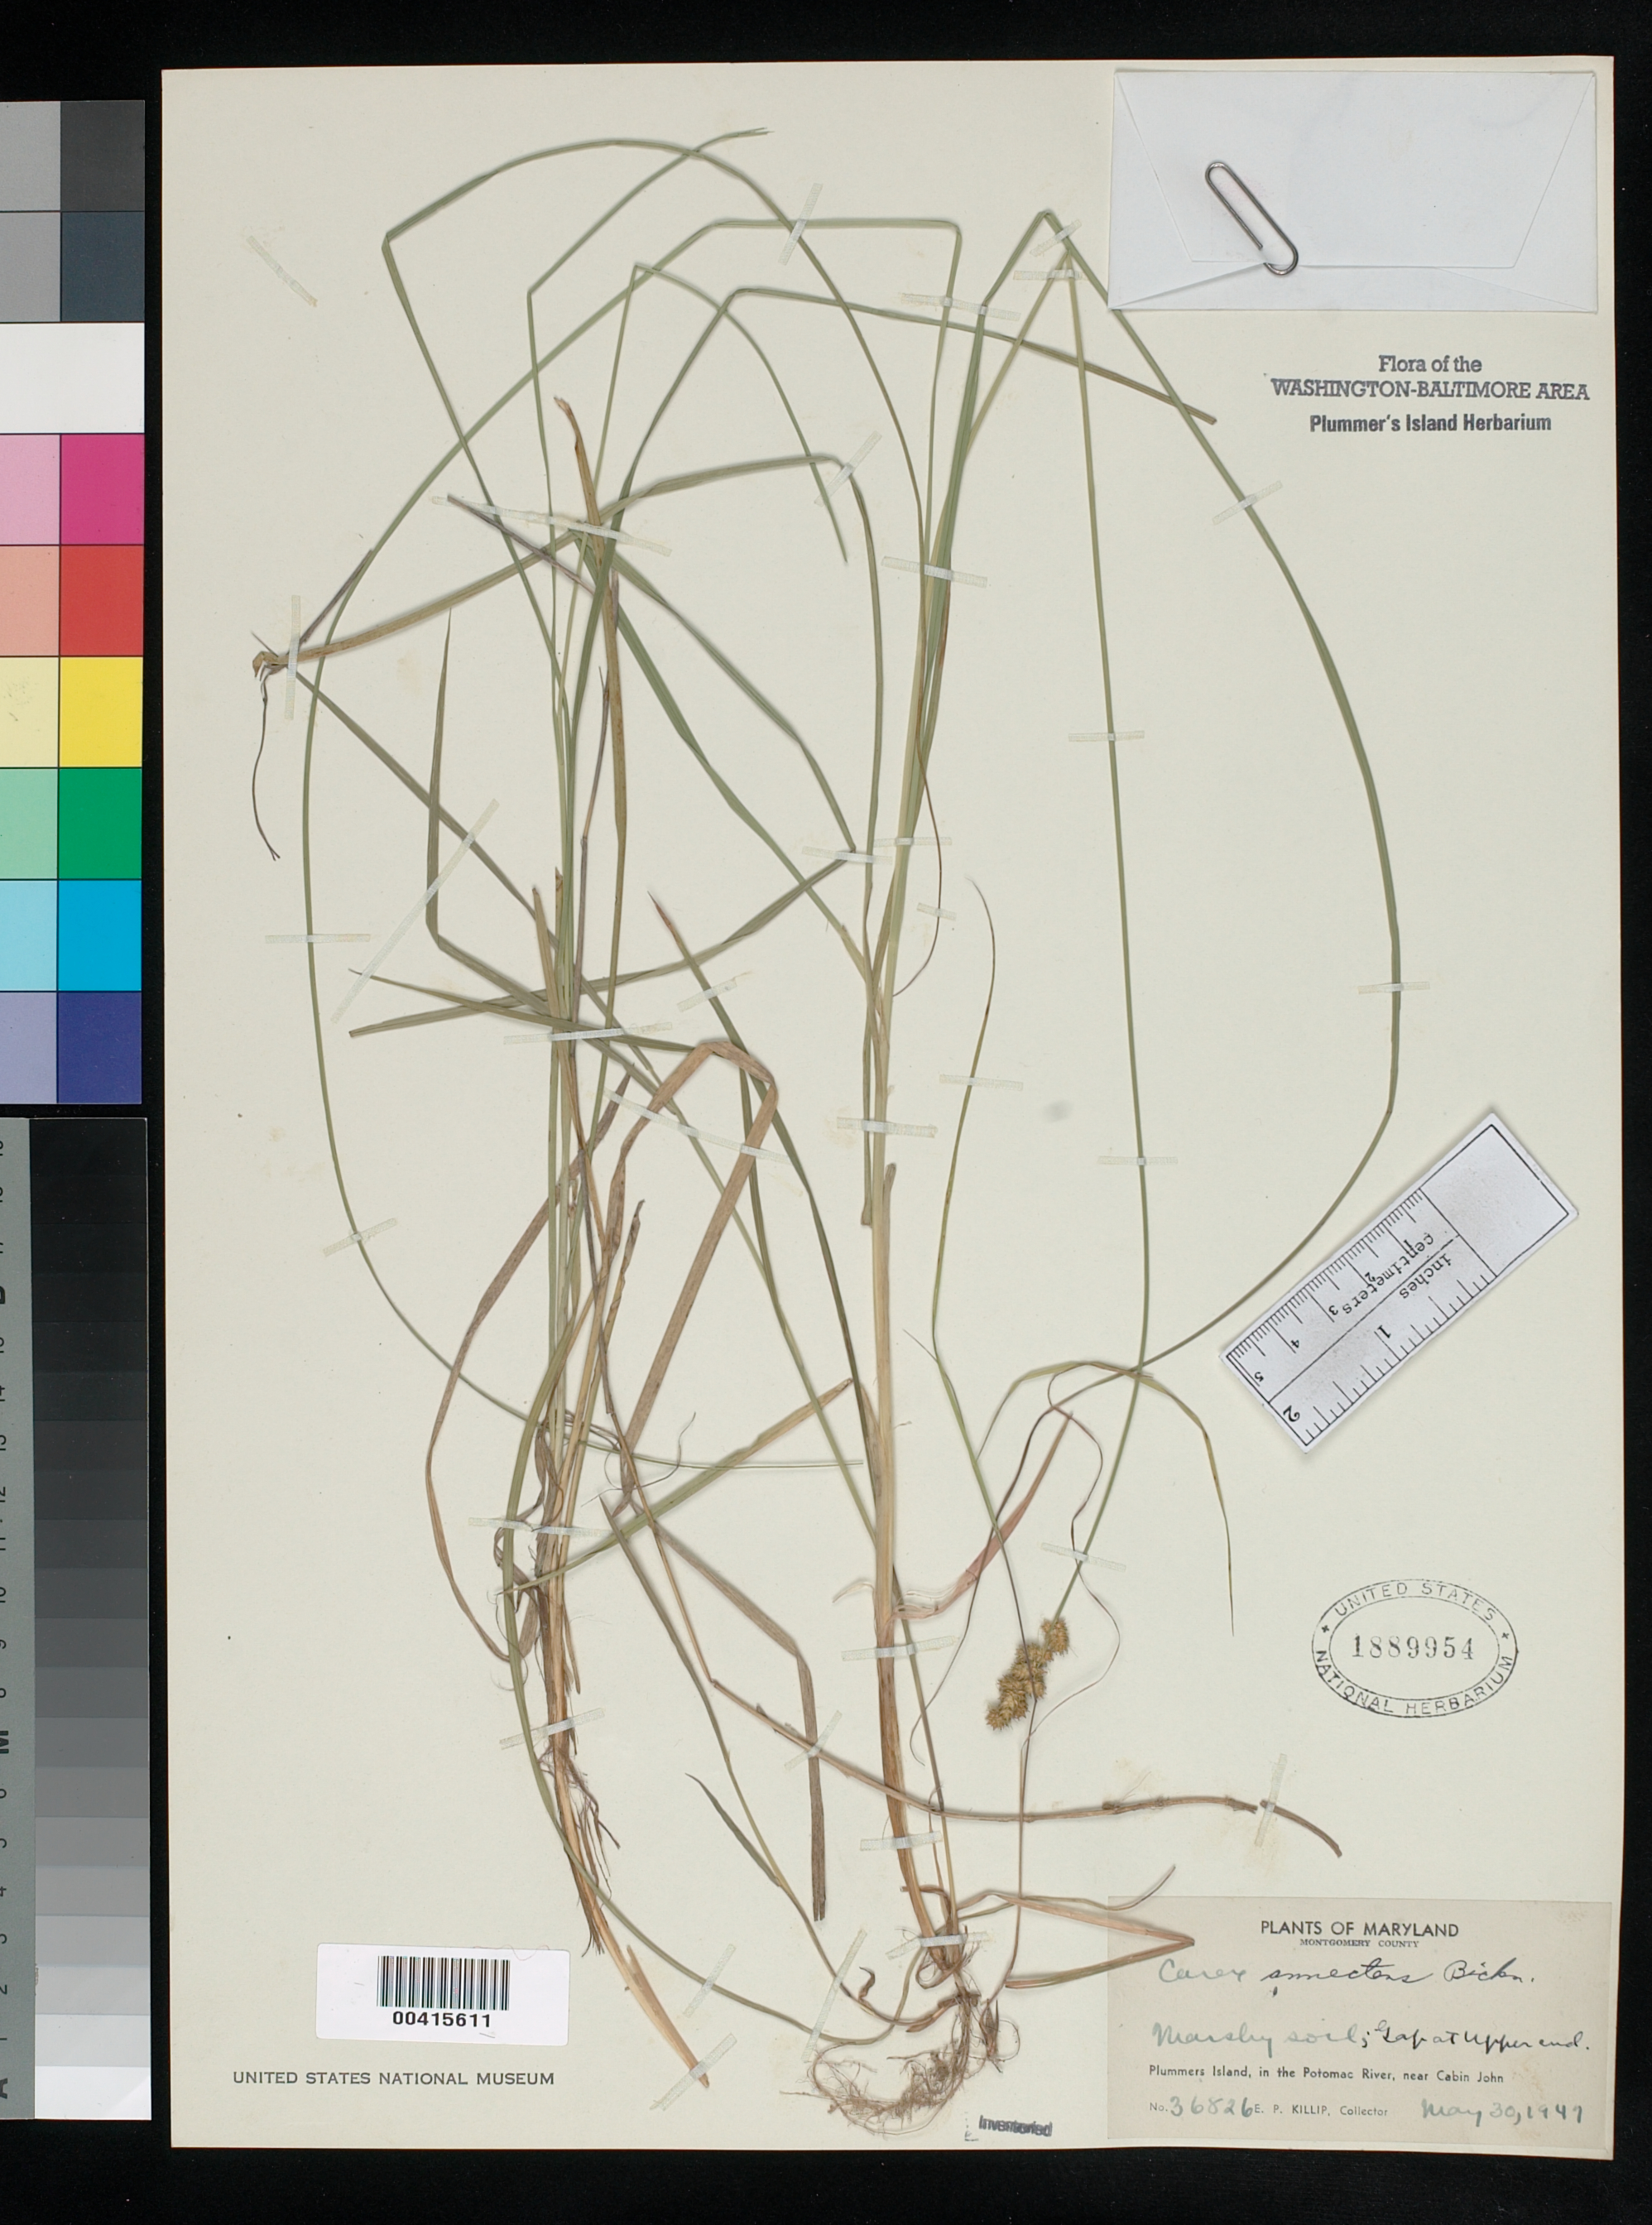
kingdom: Plantae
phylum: Tracheophyta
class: Liliopsida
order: Poales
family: Cyperaceae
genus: Carex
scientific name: Carex annectens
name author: (E.P. Bicknell) E.P. Bicknell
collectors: E. P. Killip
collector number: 36826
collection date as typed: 30 May 1947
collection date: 1947-05-30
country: United States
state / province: Maryland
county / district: Montgomery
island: Plummers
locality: Plummer's Island; Gap at upper end C. & O. Canal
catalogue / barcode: US 1889954